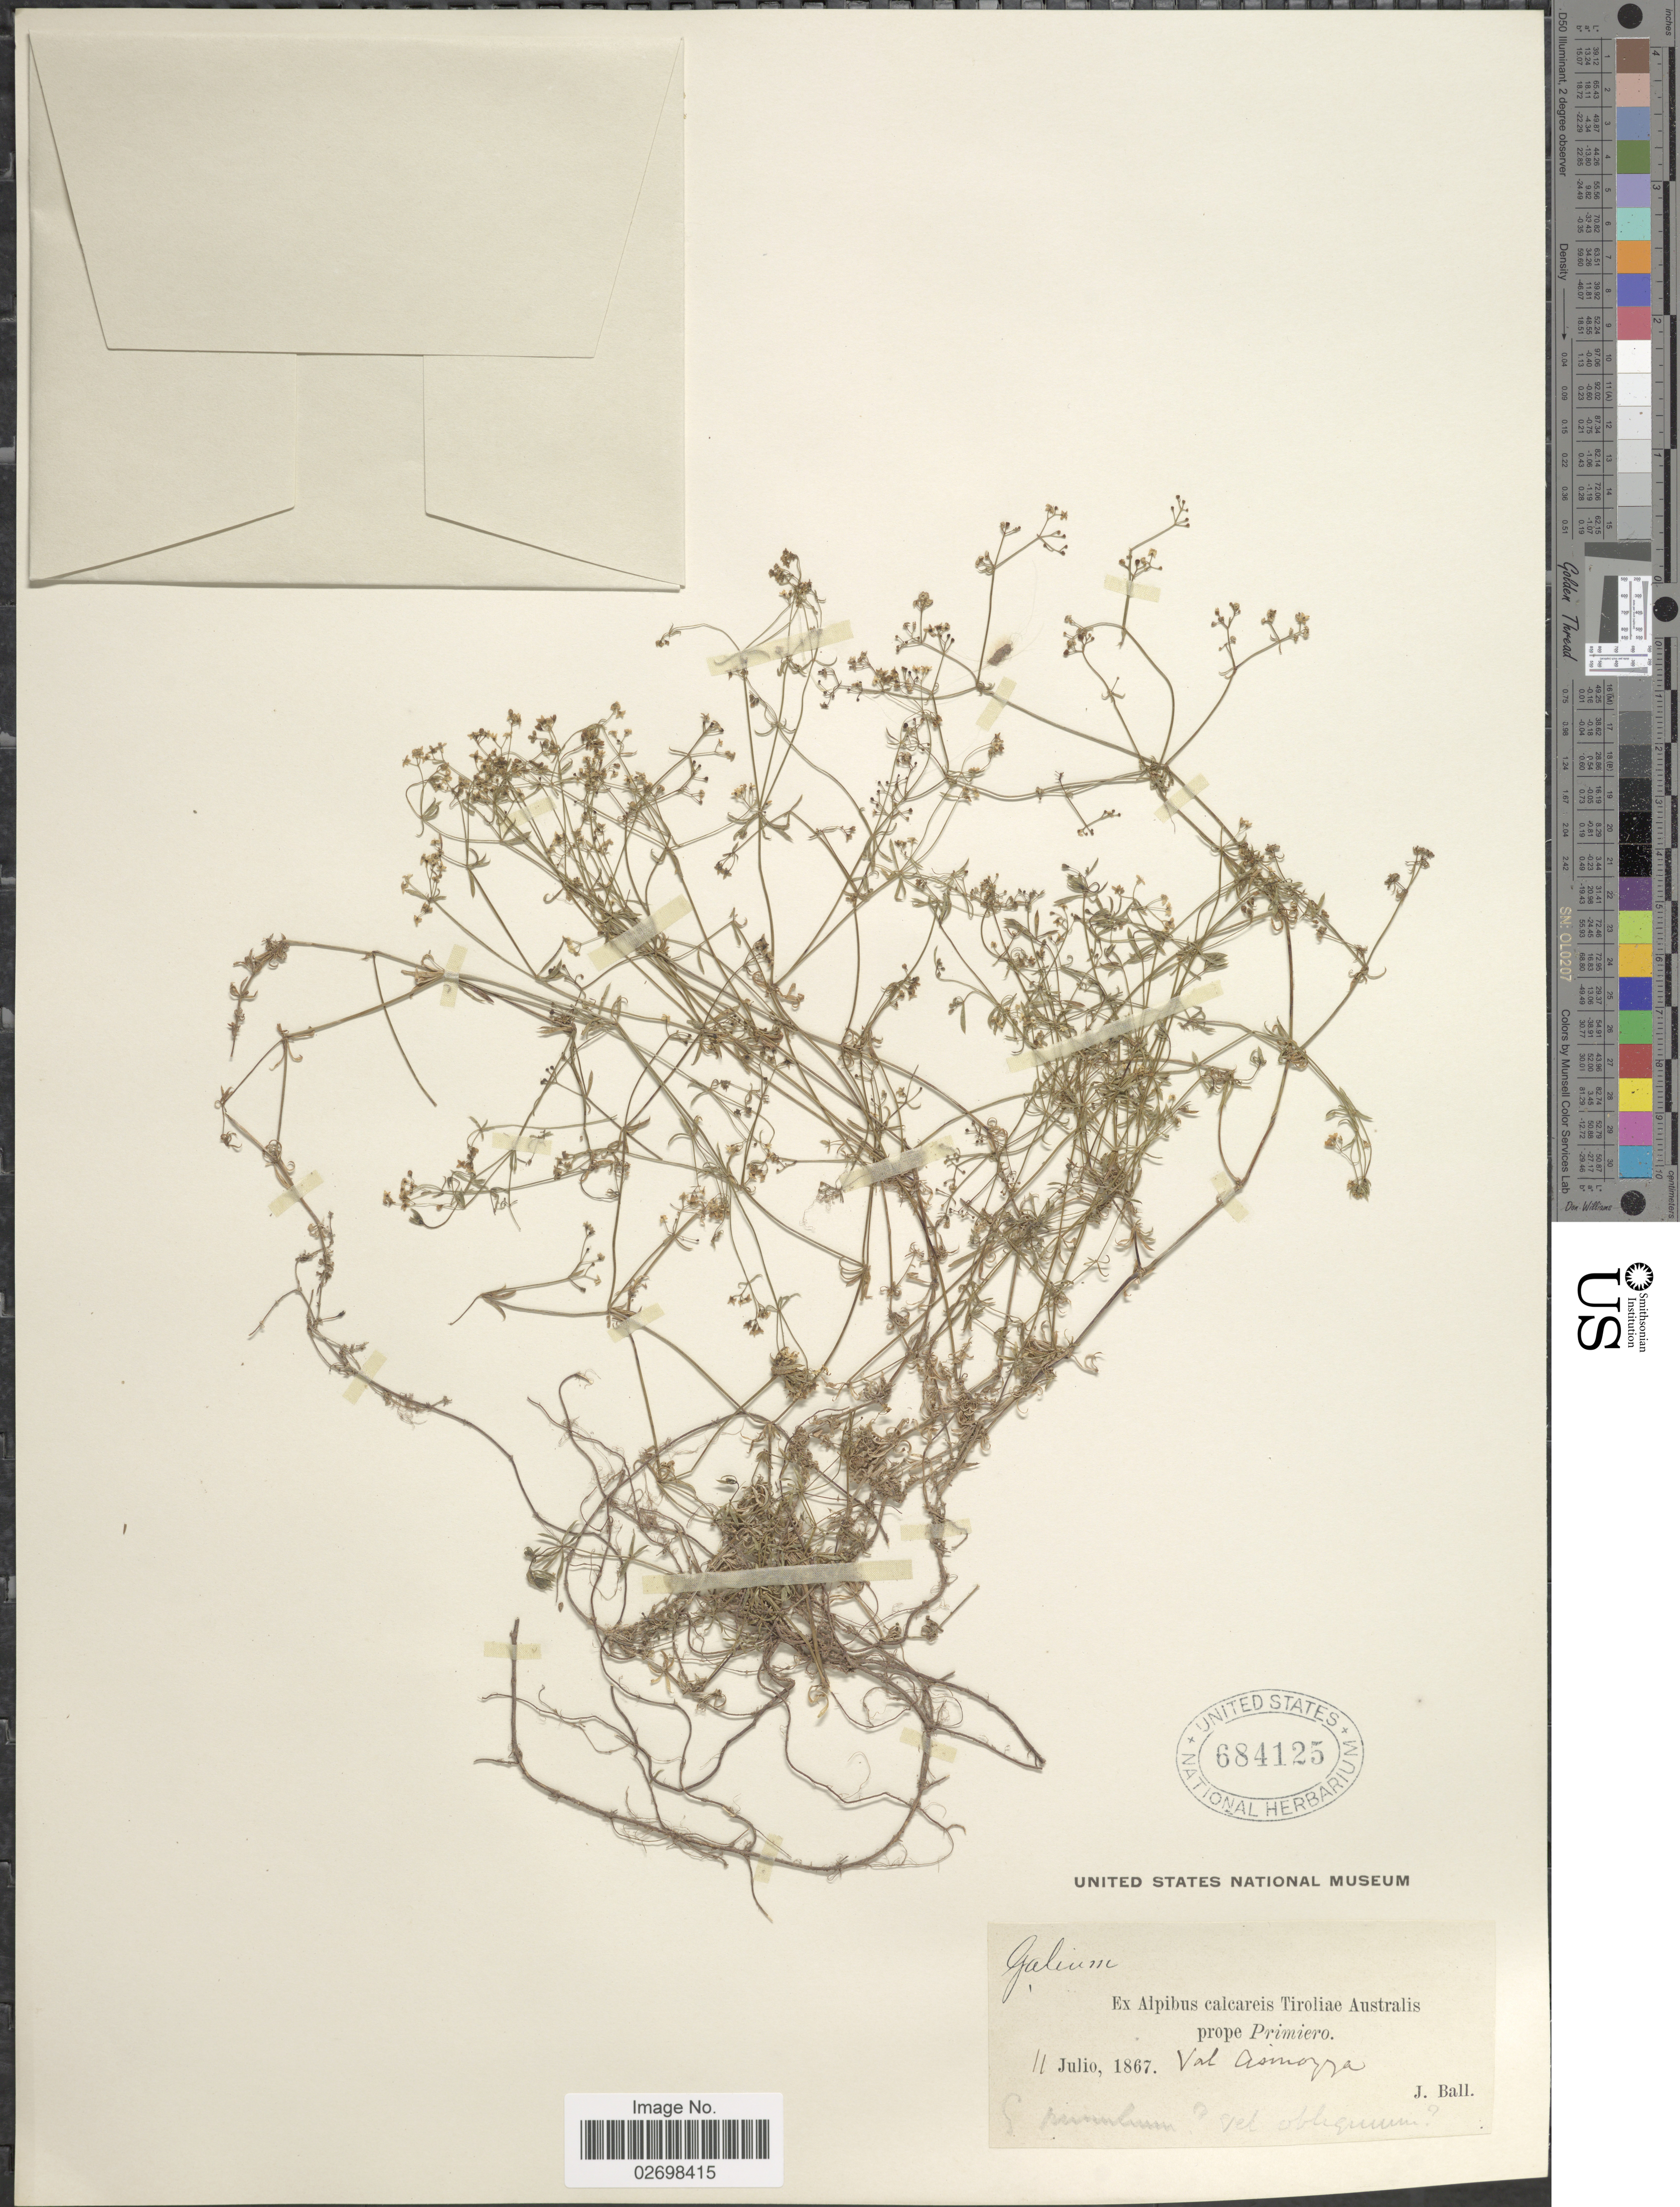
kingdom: Plantae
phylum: Tracheophyta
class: Magnoliopsida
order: Gentianales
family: Rubiaceae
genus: Galium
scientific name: Galium sp.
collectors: J. Ball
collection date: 1867-07-11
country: Austria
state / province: Tirol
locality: Alpibus calcareis Tiroliae Australis, prope Primeiro, Val A [illegible text]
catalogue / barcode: US 684125